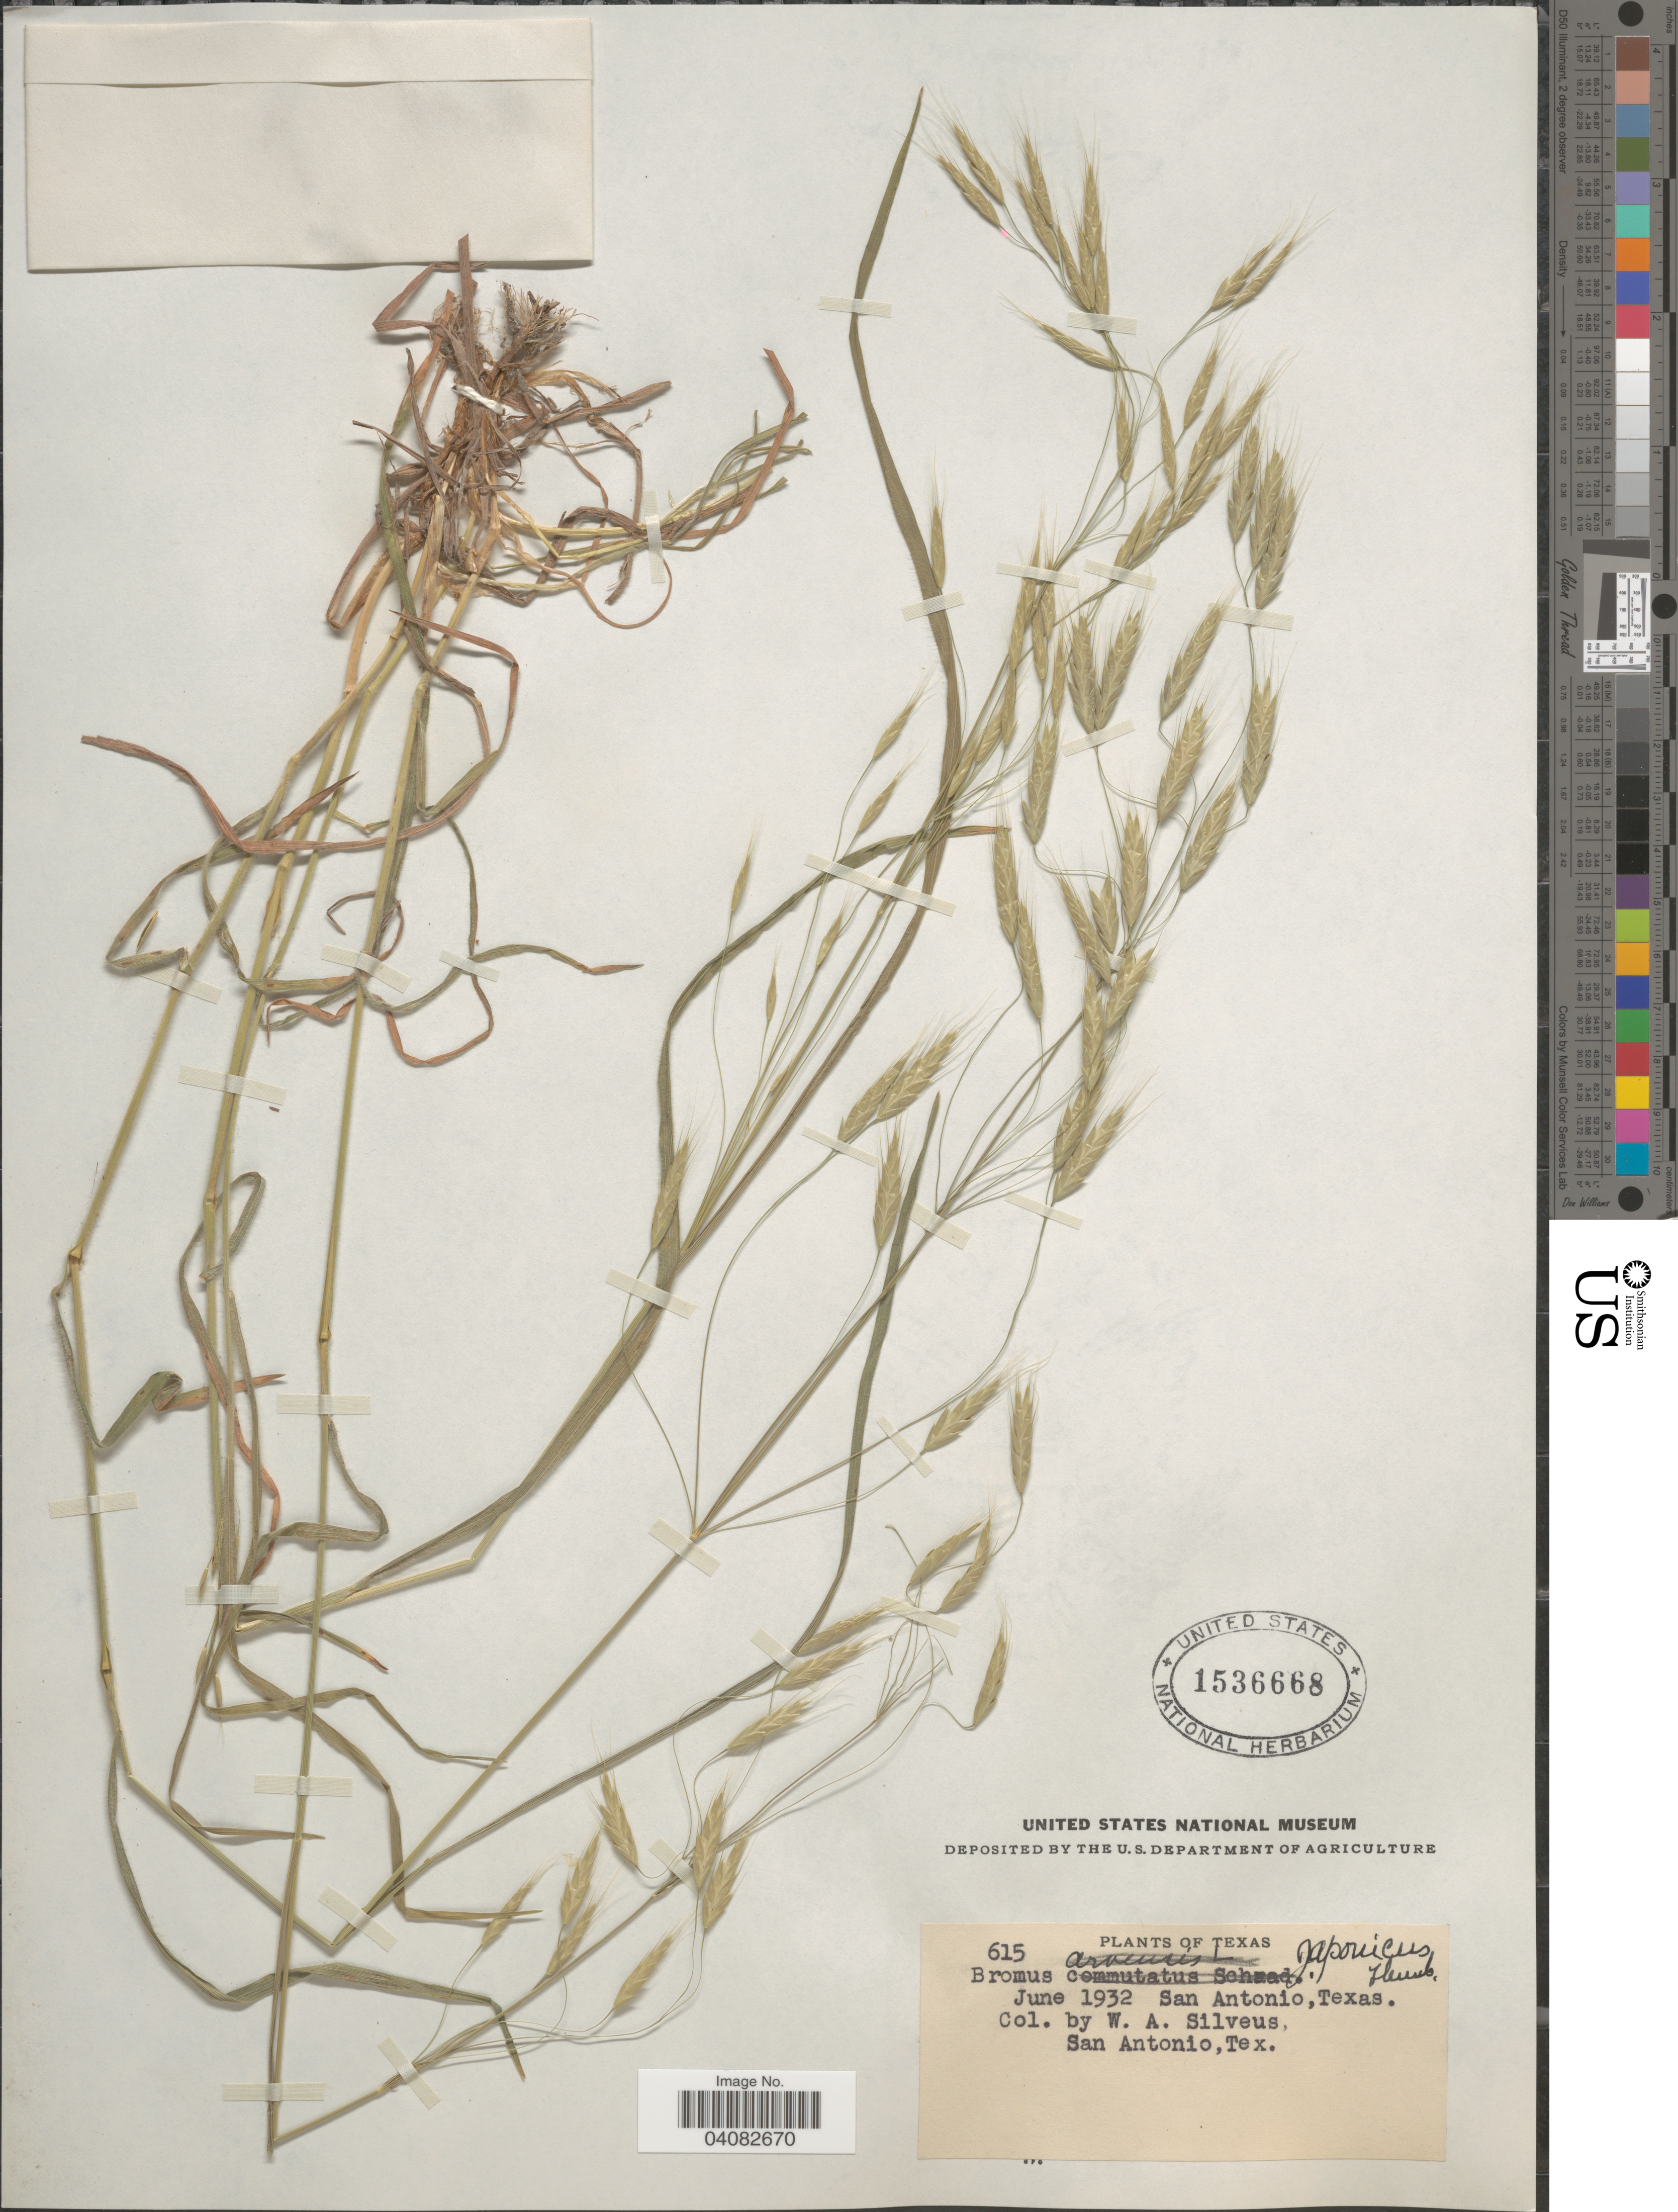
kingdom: Plantae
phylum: Tracheophyta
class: Liliopsida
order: Poales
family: Poaceae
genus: Bromus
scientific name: Bromus japonicus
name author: Houtt.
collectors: W. Silveus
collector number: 615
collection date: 1932-06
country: United States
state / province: Texas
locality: San Antonio.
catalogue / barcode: US 1536668